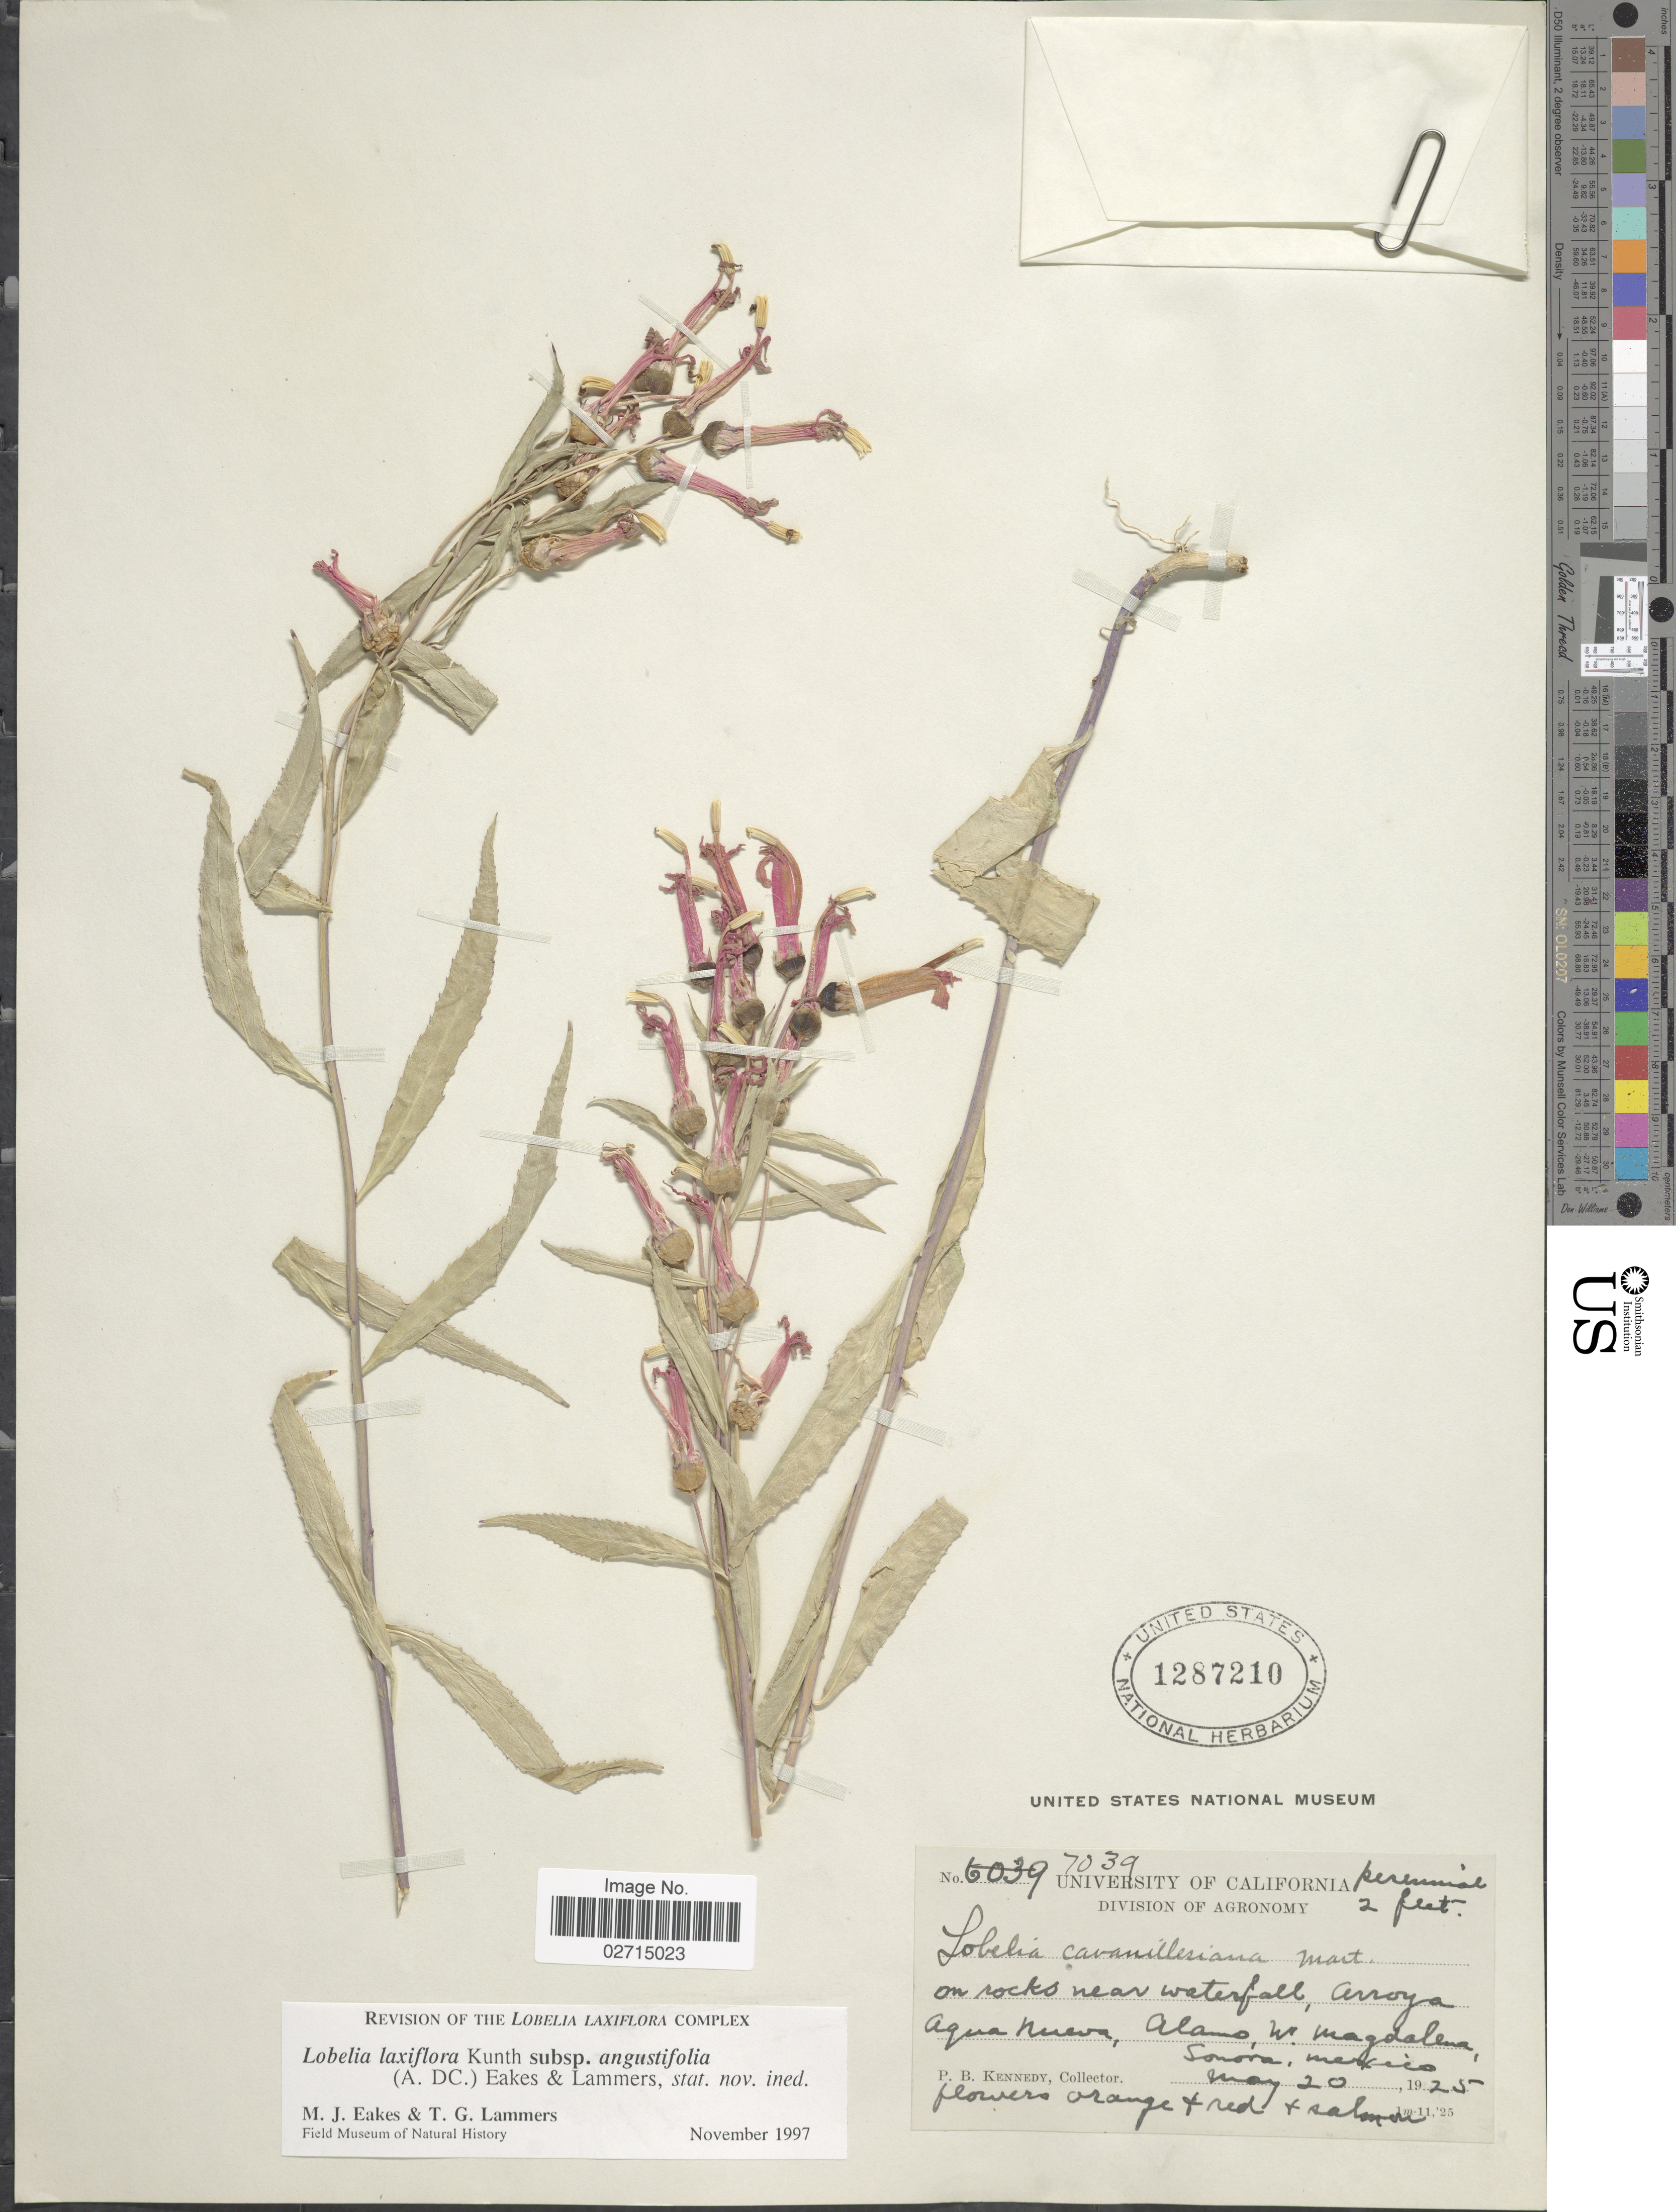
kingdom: Plantae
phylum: Tracheophyta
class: Magnoliopsida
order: Asterales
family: Campanulaceae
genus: Leptocodon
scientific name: Leptocodon laxiflora var. angustifolia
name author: A. DC.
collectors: P. B. Kennedy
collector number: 7039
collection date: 1925-05-20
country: Mexico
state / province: Sonora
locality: On rocks near waterfall, Arroya Aqua Nueva, Alamo de Magdalena, Sonora, Mexico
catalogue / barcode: US 1287210